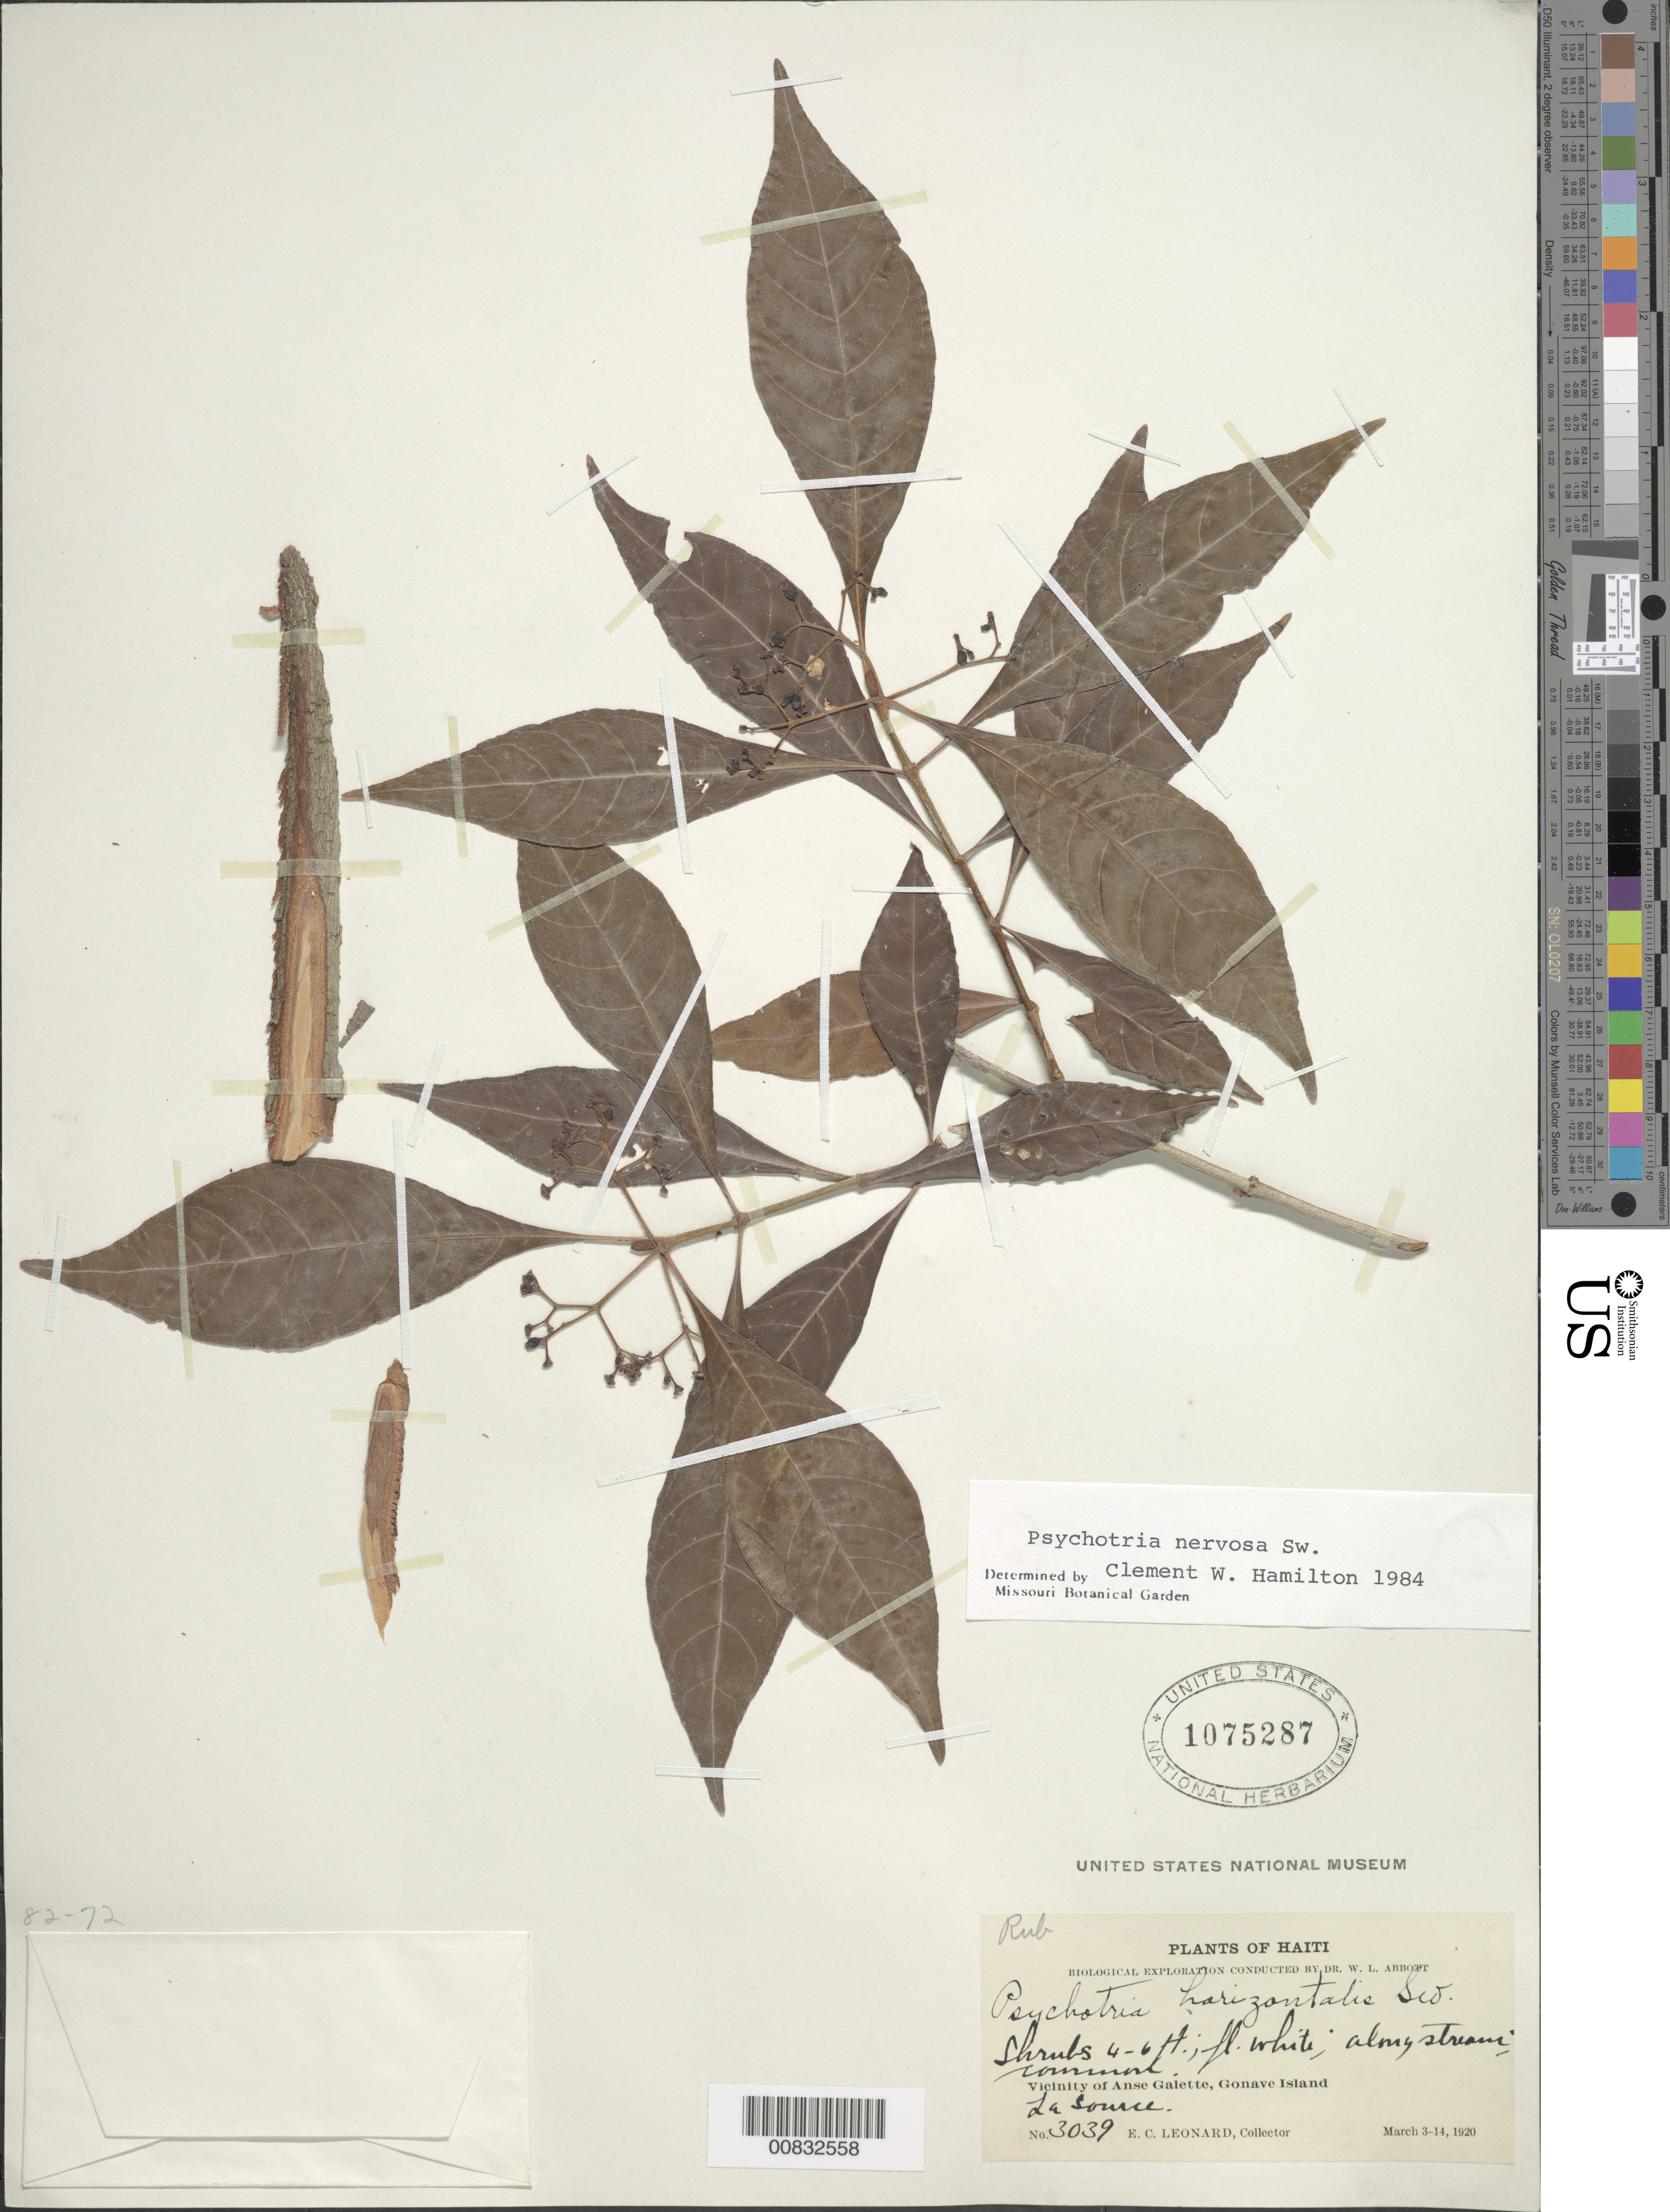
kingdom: Plantae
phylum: Tracheophyta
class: Magnoliopsida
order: Gentianales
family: Rubiaceae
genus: Psychotria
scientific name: Psychotria nervosa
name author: Sw.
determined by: Hamilton, C. W.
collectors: E. C. Leonard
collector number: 3039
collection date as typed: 03 Mar 1920 to 14 Mar 1920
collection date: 1920-03-03/1920-03-14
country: Haiti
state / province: Ouest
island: Île de la Gonâve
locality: Vicinity of Anse Galette, La Source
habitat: Along stream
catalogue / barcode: US 1075287